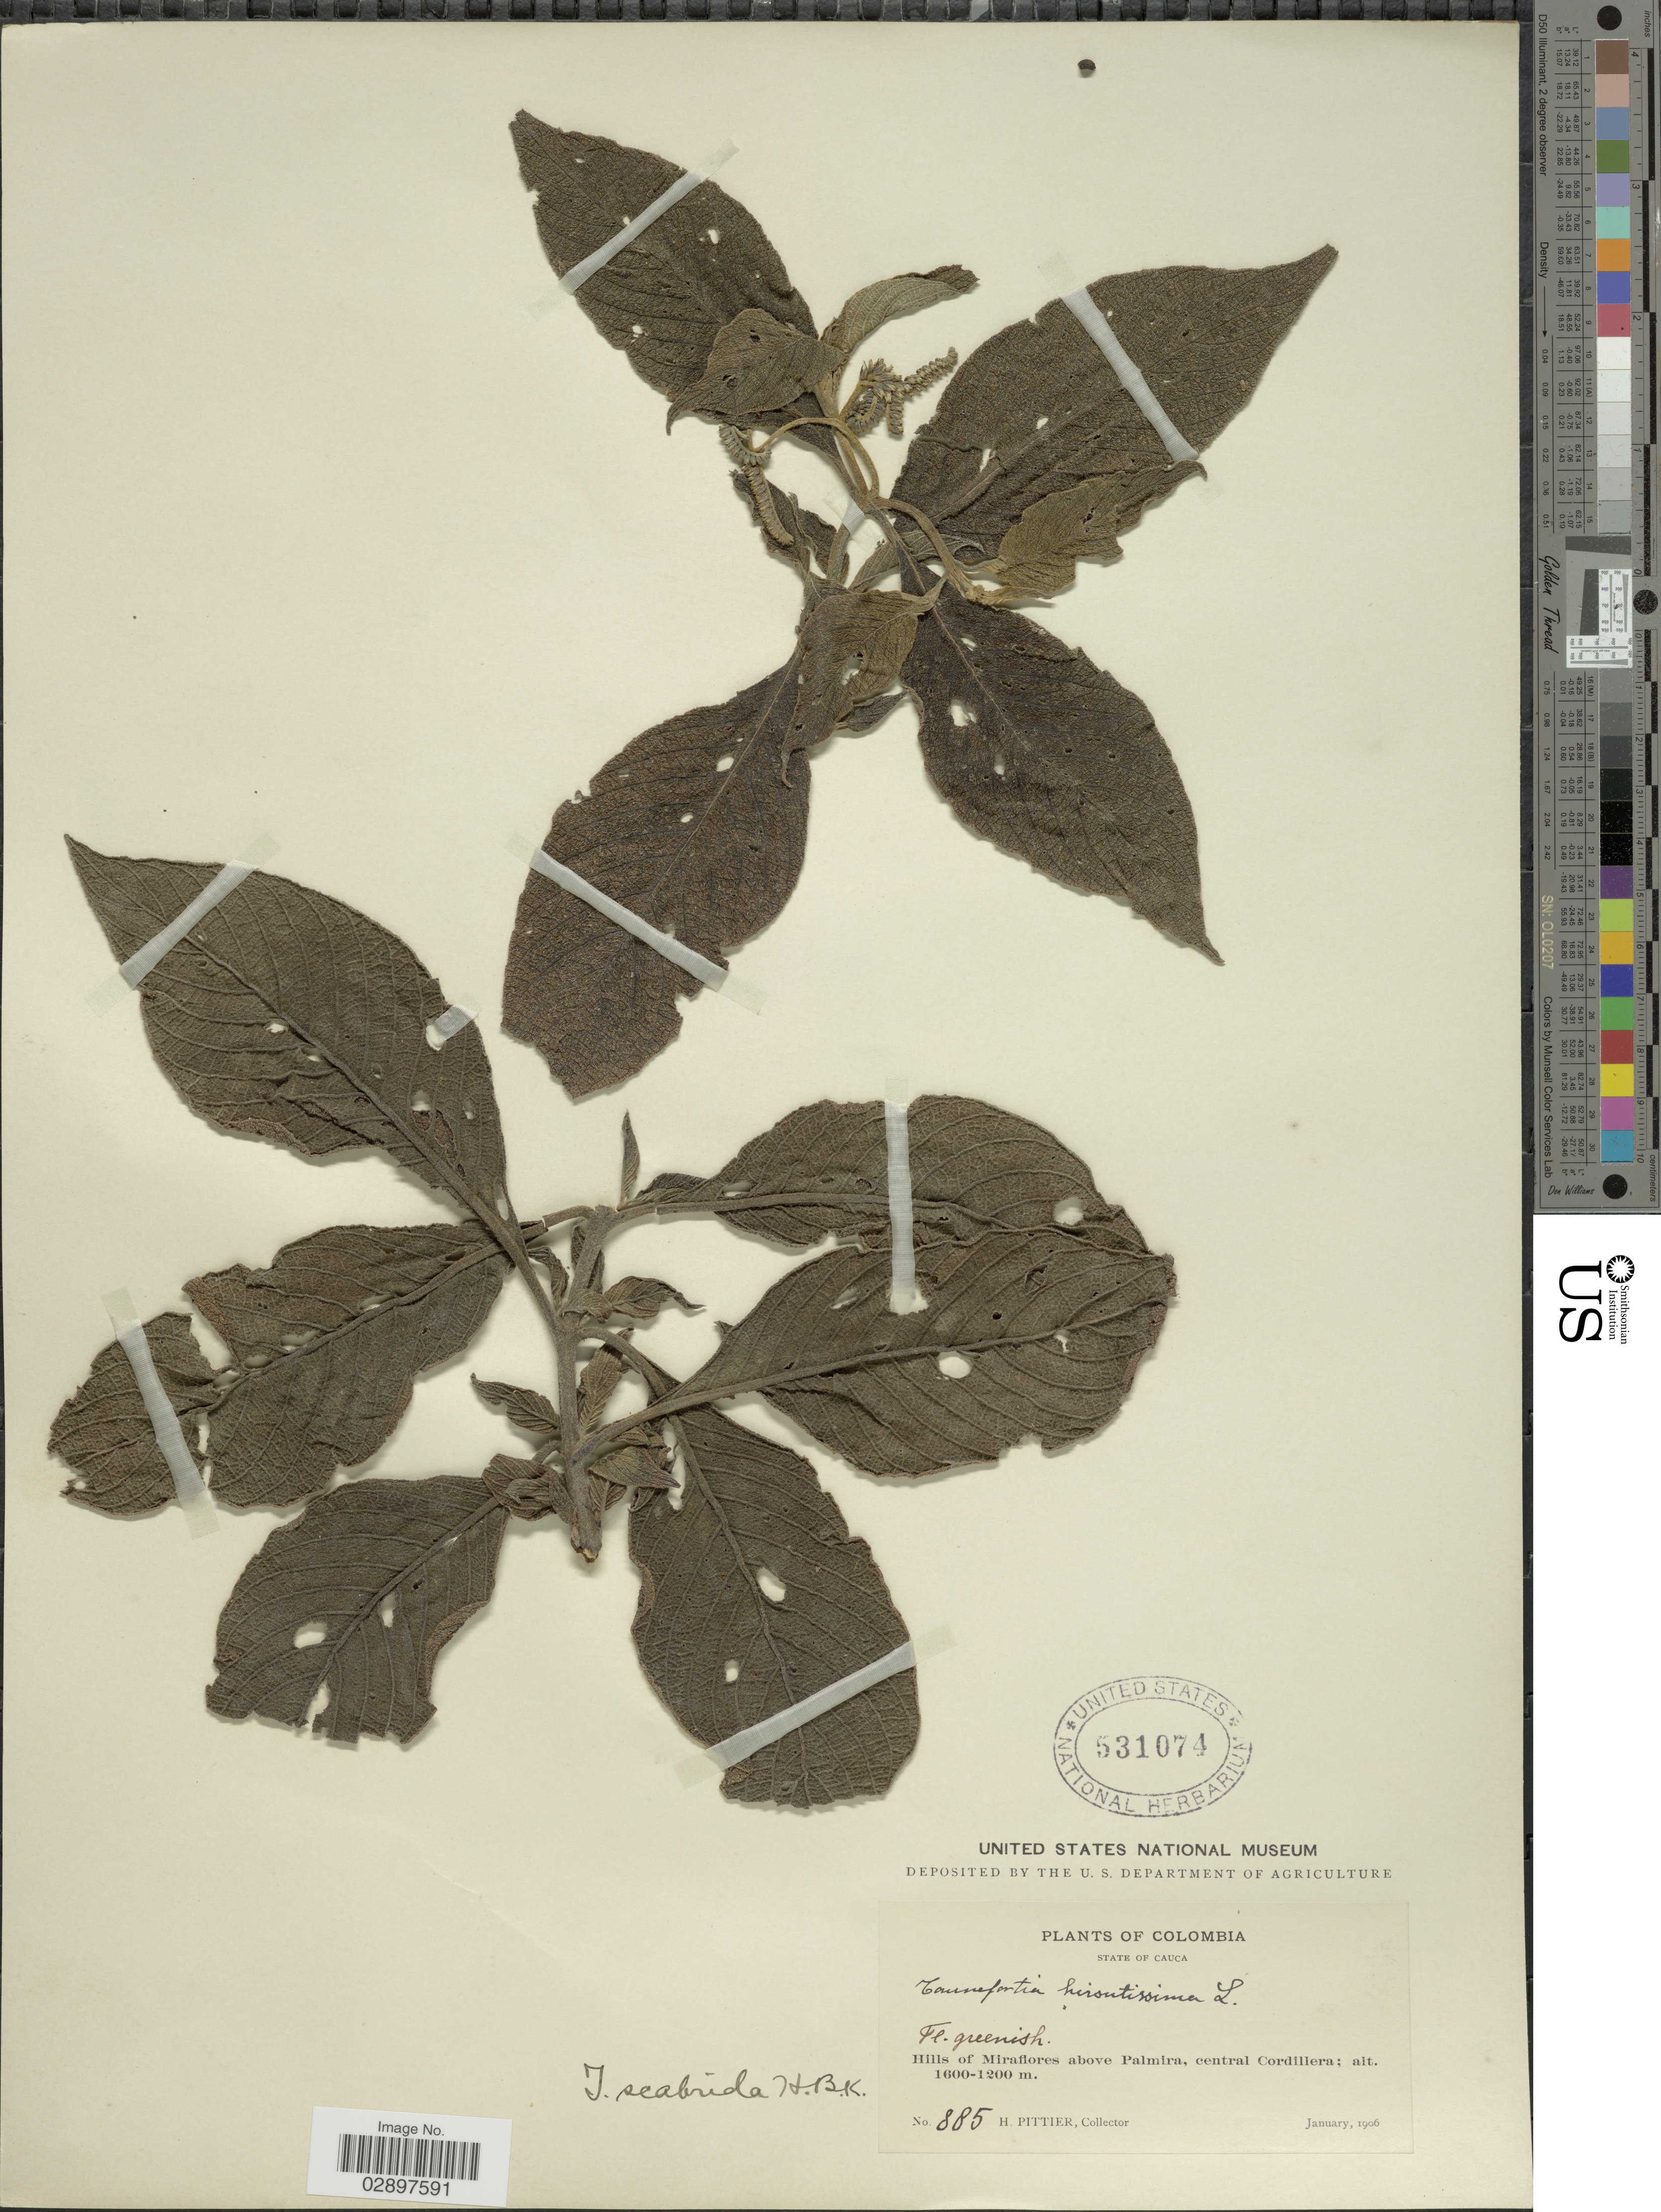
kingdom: Plantae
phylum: Tracheophyta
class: Magnoliopsida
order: Boraginales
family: Heliotropiaceae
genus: Tournefortia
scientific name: Tournefortia scabrida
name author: Kunth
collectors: H. F. Pittier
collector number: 885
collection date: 1906-01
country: Colombia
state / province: Cauca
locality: Hills of Miraflores above Palmira, central Cordillera.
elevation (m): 1200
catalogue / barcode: US 531074